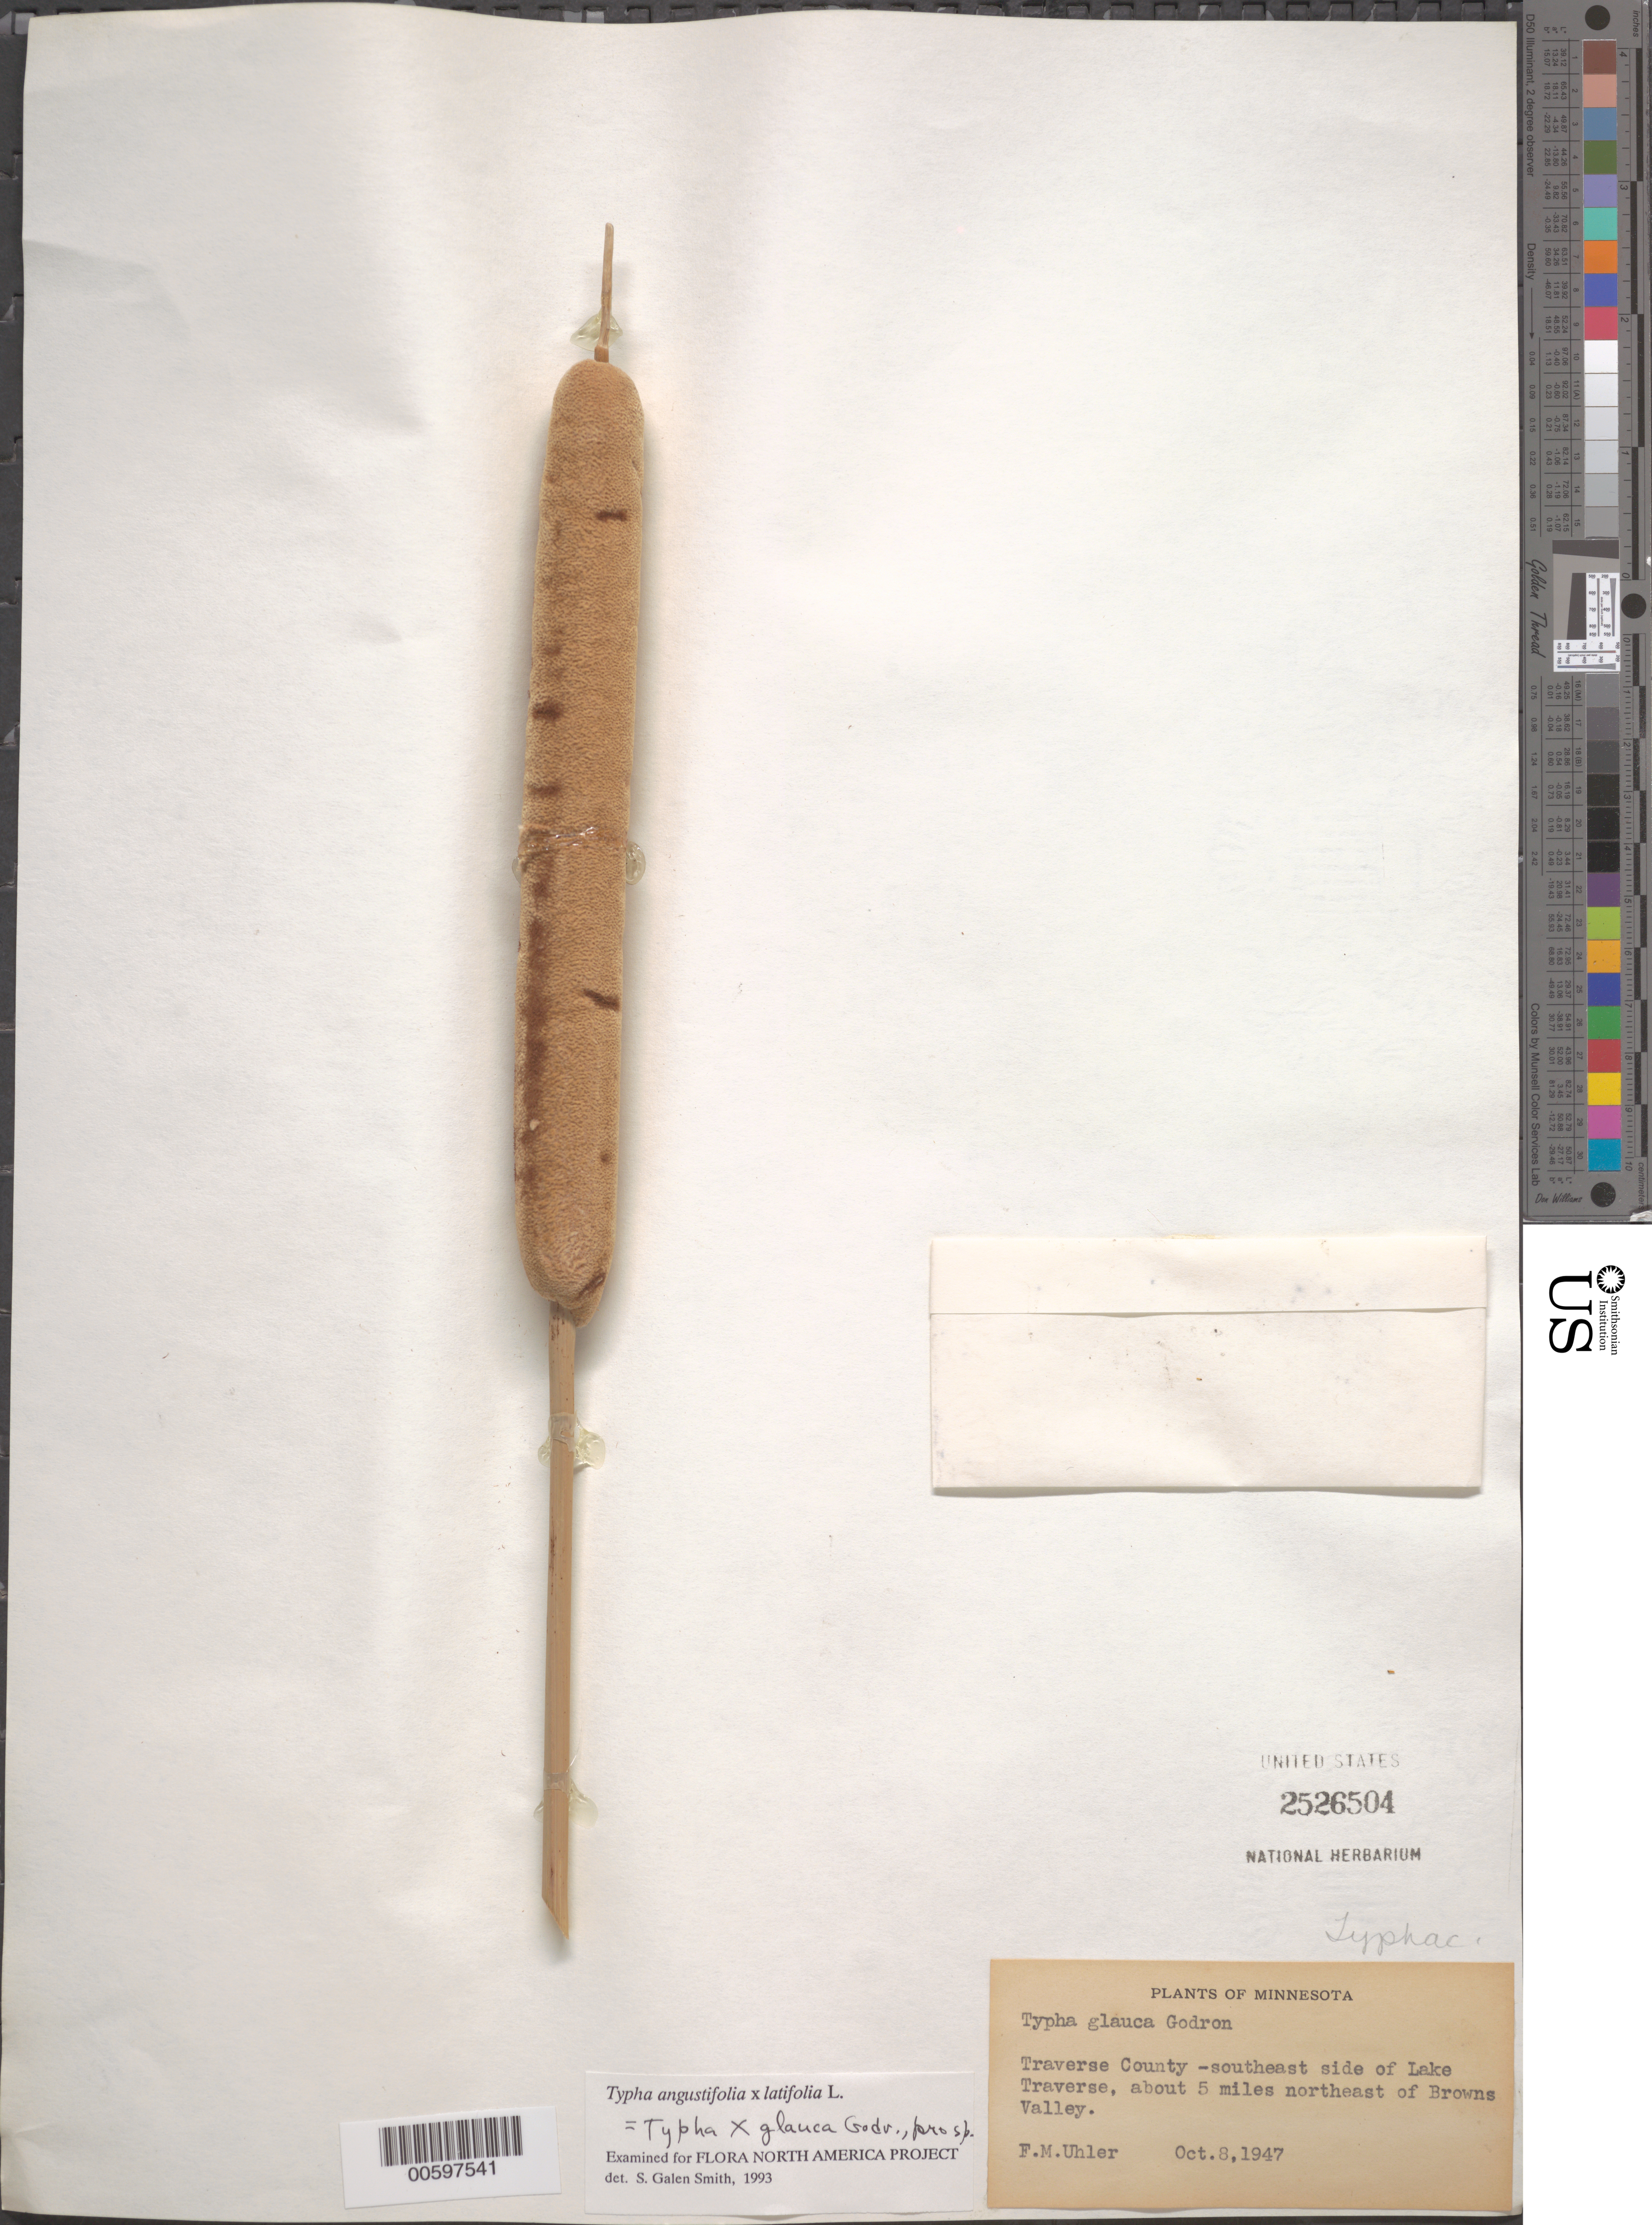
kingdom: Plantae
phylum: Tracheophyta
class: Liliopsida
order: Poales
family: Typhaceae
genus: Typha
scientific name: Typha glauca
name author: Godr.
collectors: F. M. Uhler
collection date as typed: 08 Oct 1947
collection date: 1947-10-08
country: United States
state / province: Minnesota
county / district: Traverse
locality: SE of Lake Traverse, NE Browns Valley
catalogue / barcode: US 2526504